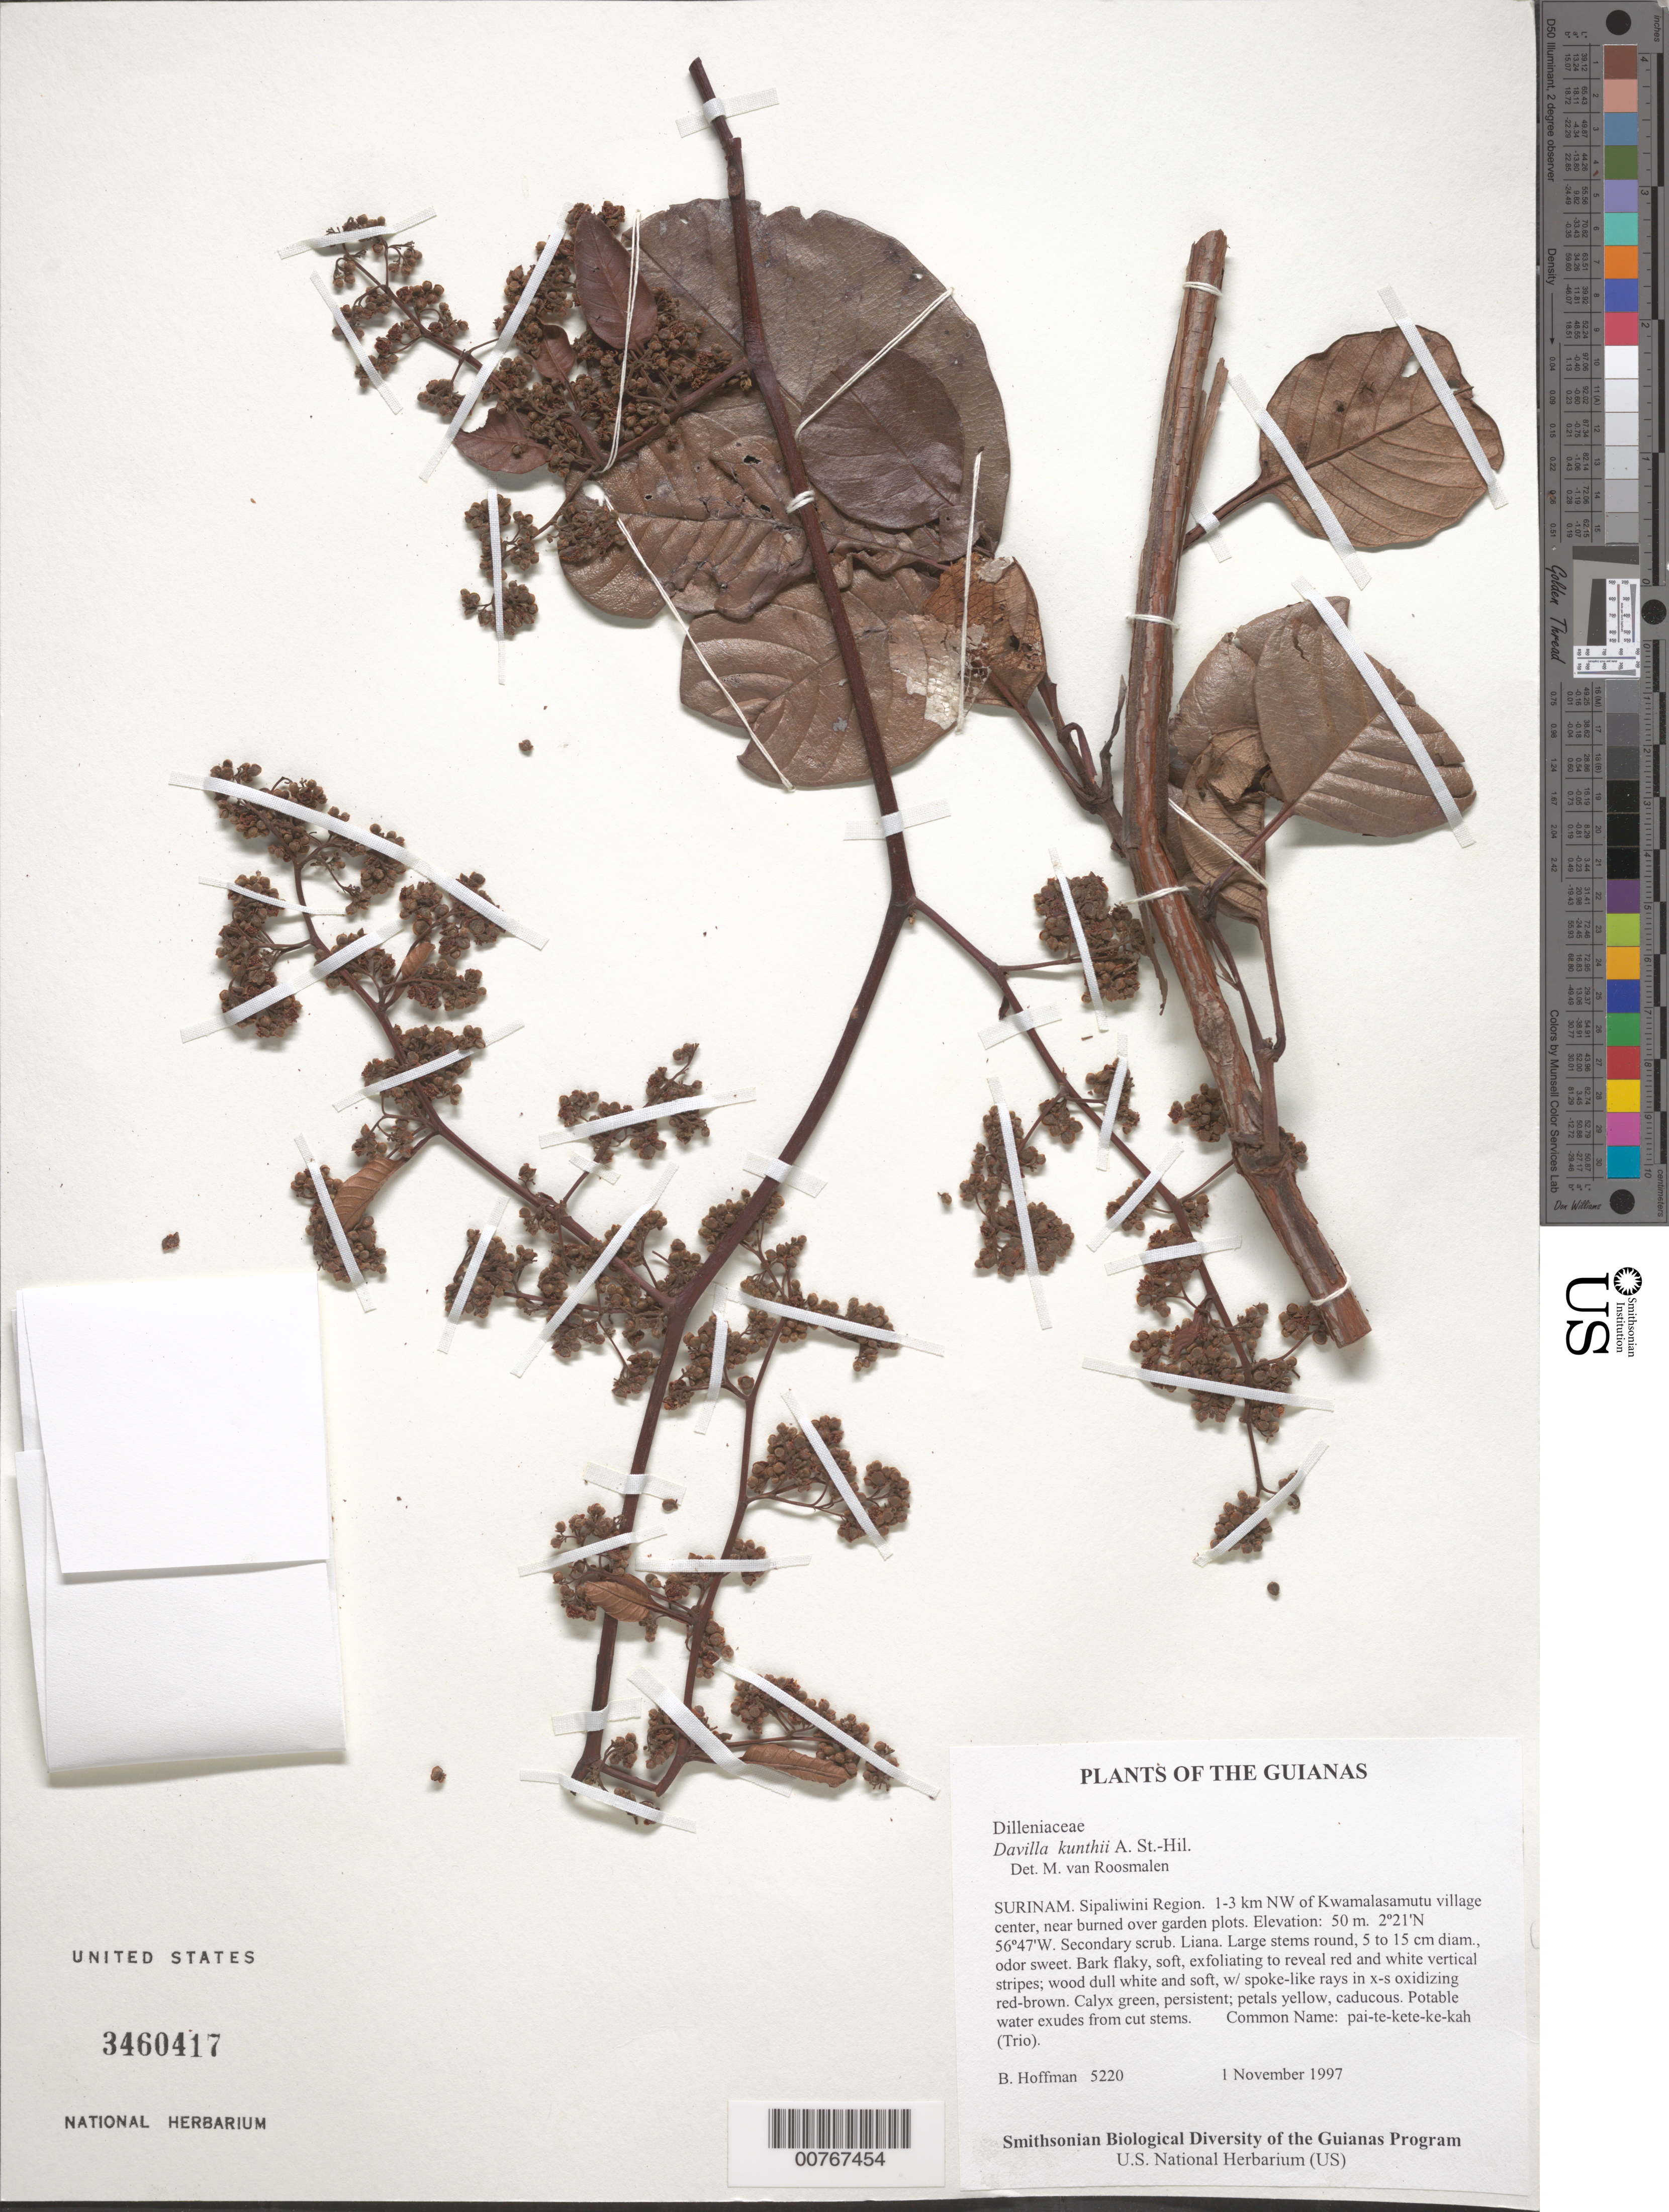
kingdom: Plantae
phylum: Tracheophyta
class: Magnoliopsida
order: Dilleniales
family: Dilleniaceae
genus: Davilla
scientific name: Davilla kunthii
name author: A. St.-Hil.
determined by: Roosmalen, M. van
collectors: B. Hoffman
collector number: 5220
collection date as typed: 1 November 1997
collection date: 1997-11-01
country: Suriname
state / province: Sipaliwini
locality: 1-3 km NW of Kwamalasamutu village center, near burned over garden plots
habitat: Secondary scrub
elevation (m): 50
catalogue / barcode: US 3460417